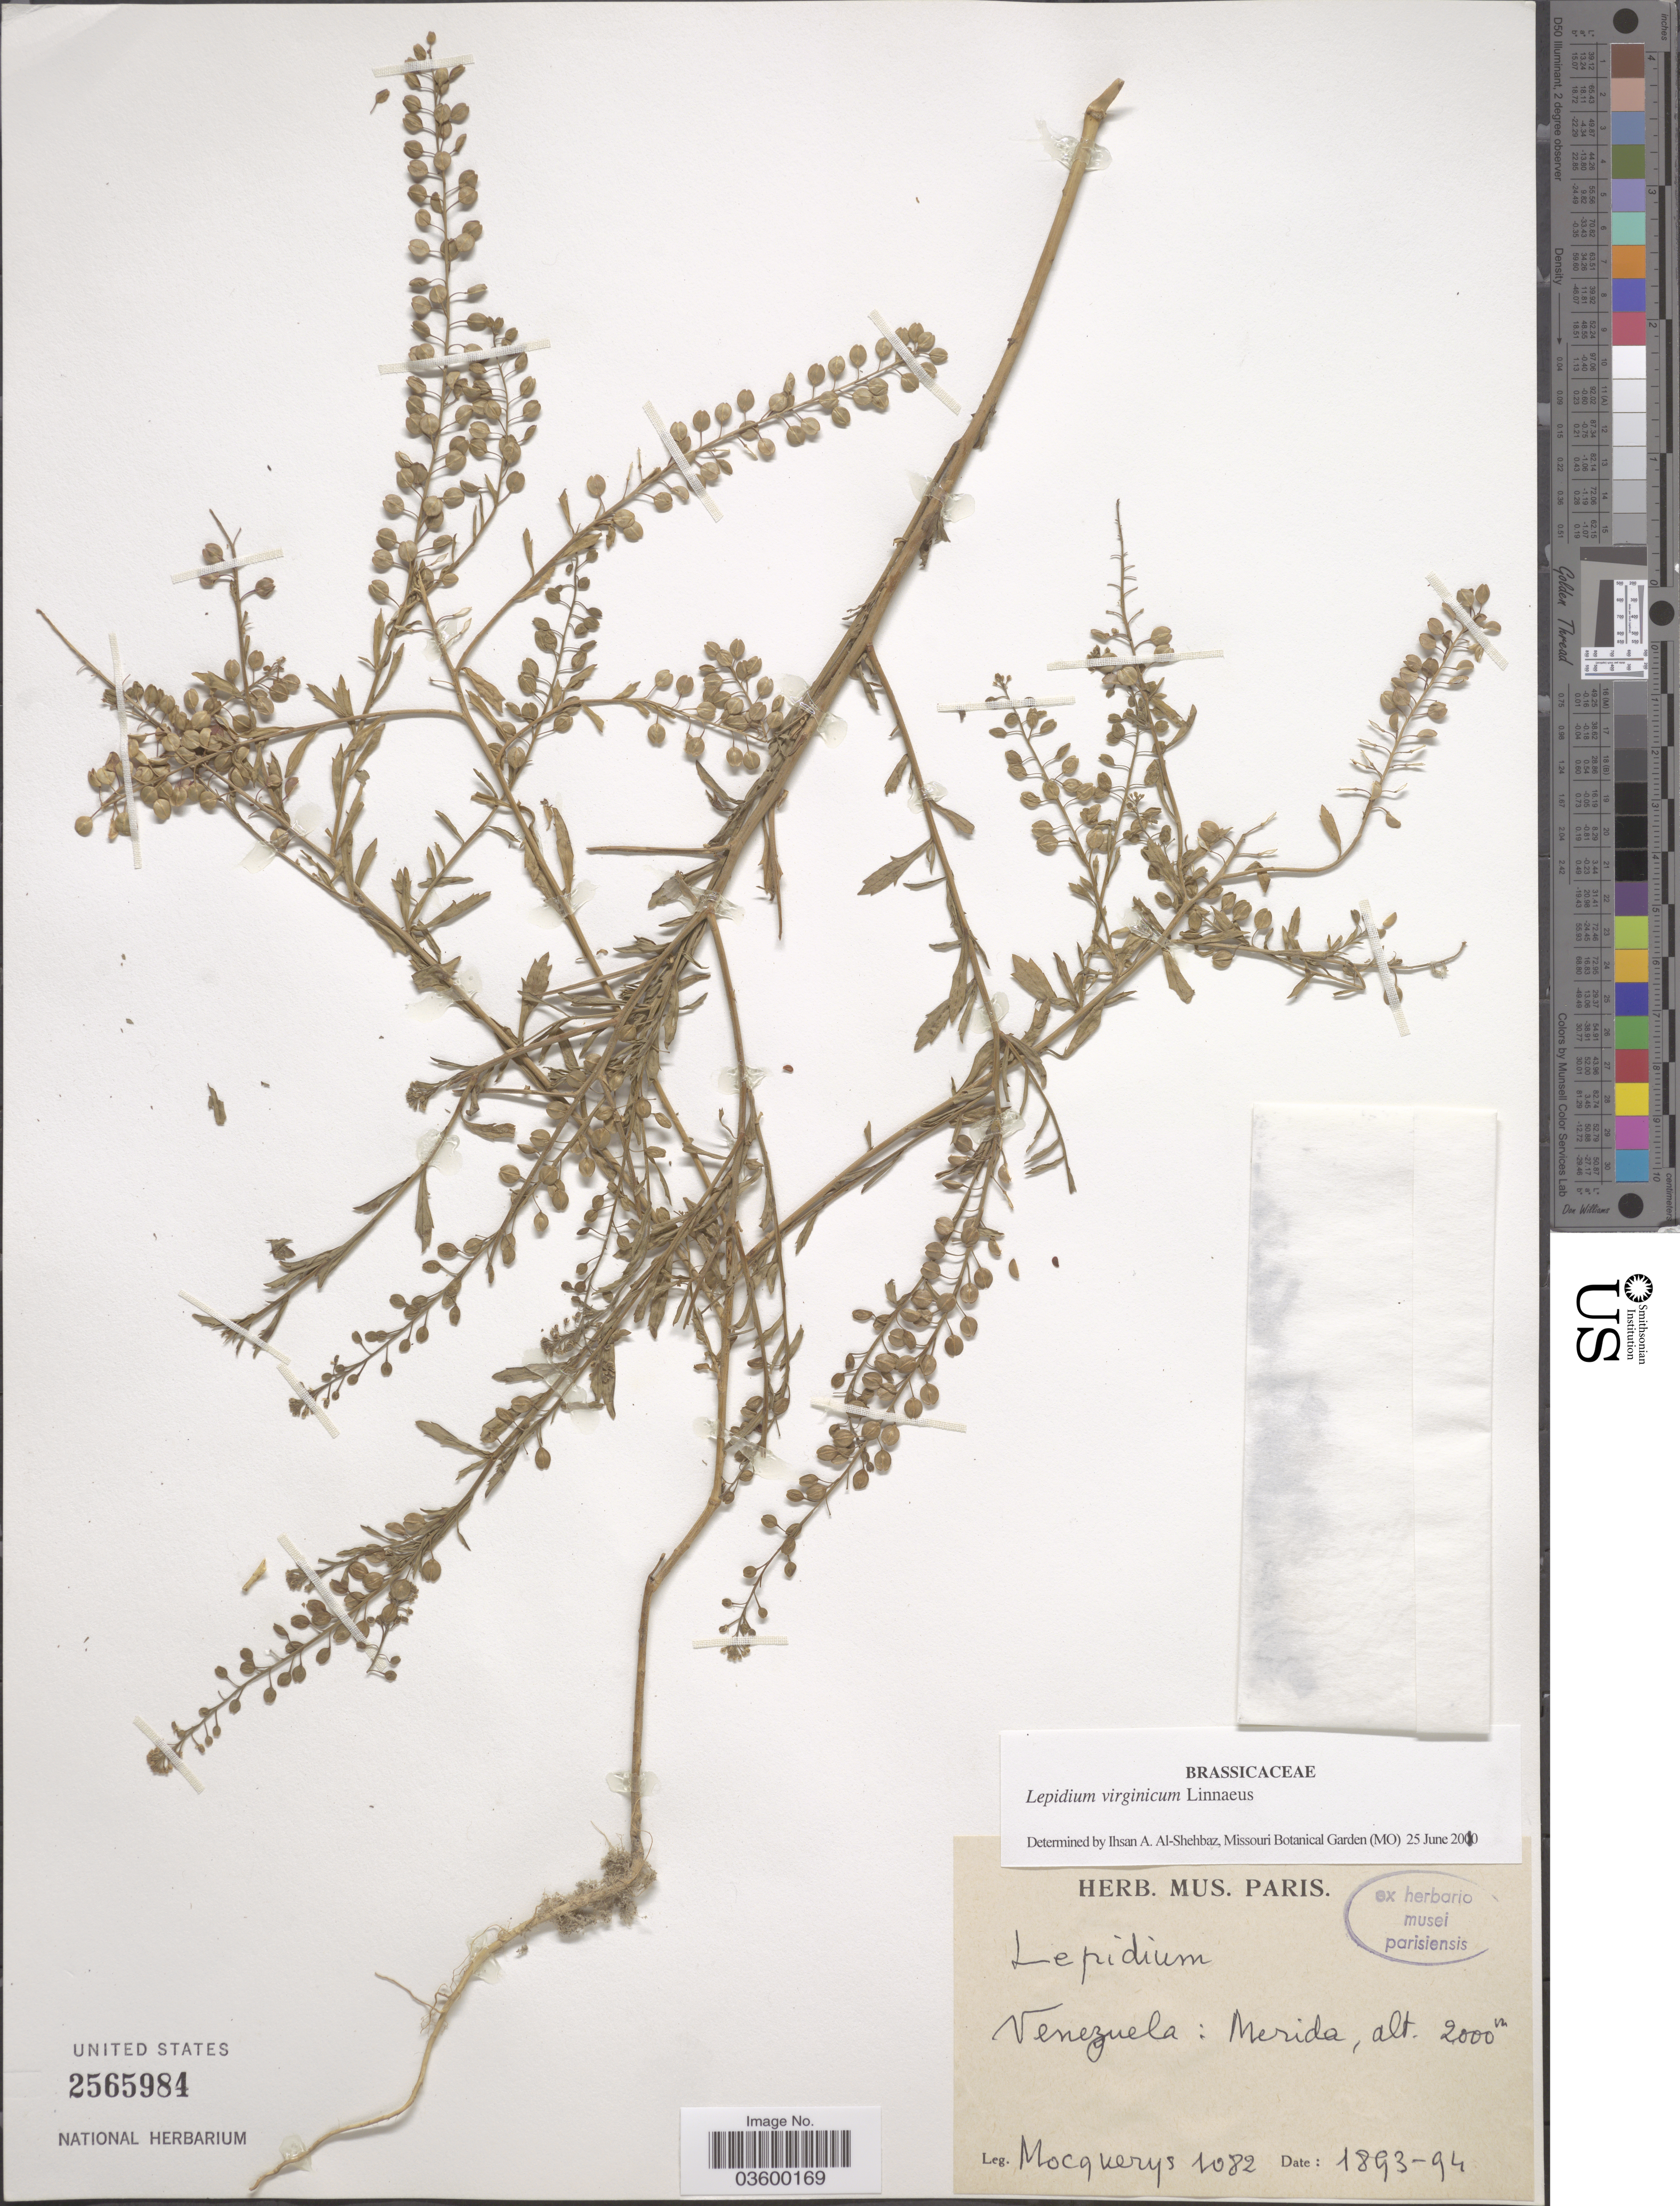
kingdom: Plantae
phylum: Tracheophyta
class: Magnoliopsida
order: Brassicales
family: Brassicaceae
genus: Lepidium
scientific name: Lepidium virginicum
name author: L.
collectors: A. Mocquerys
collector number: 1082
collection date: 1893/1894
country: Venezuela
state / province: Mérida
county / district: Libertador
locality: Mérida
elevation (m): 2000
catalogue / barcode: US 2565984